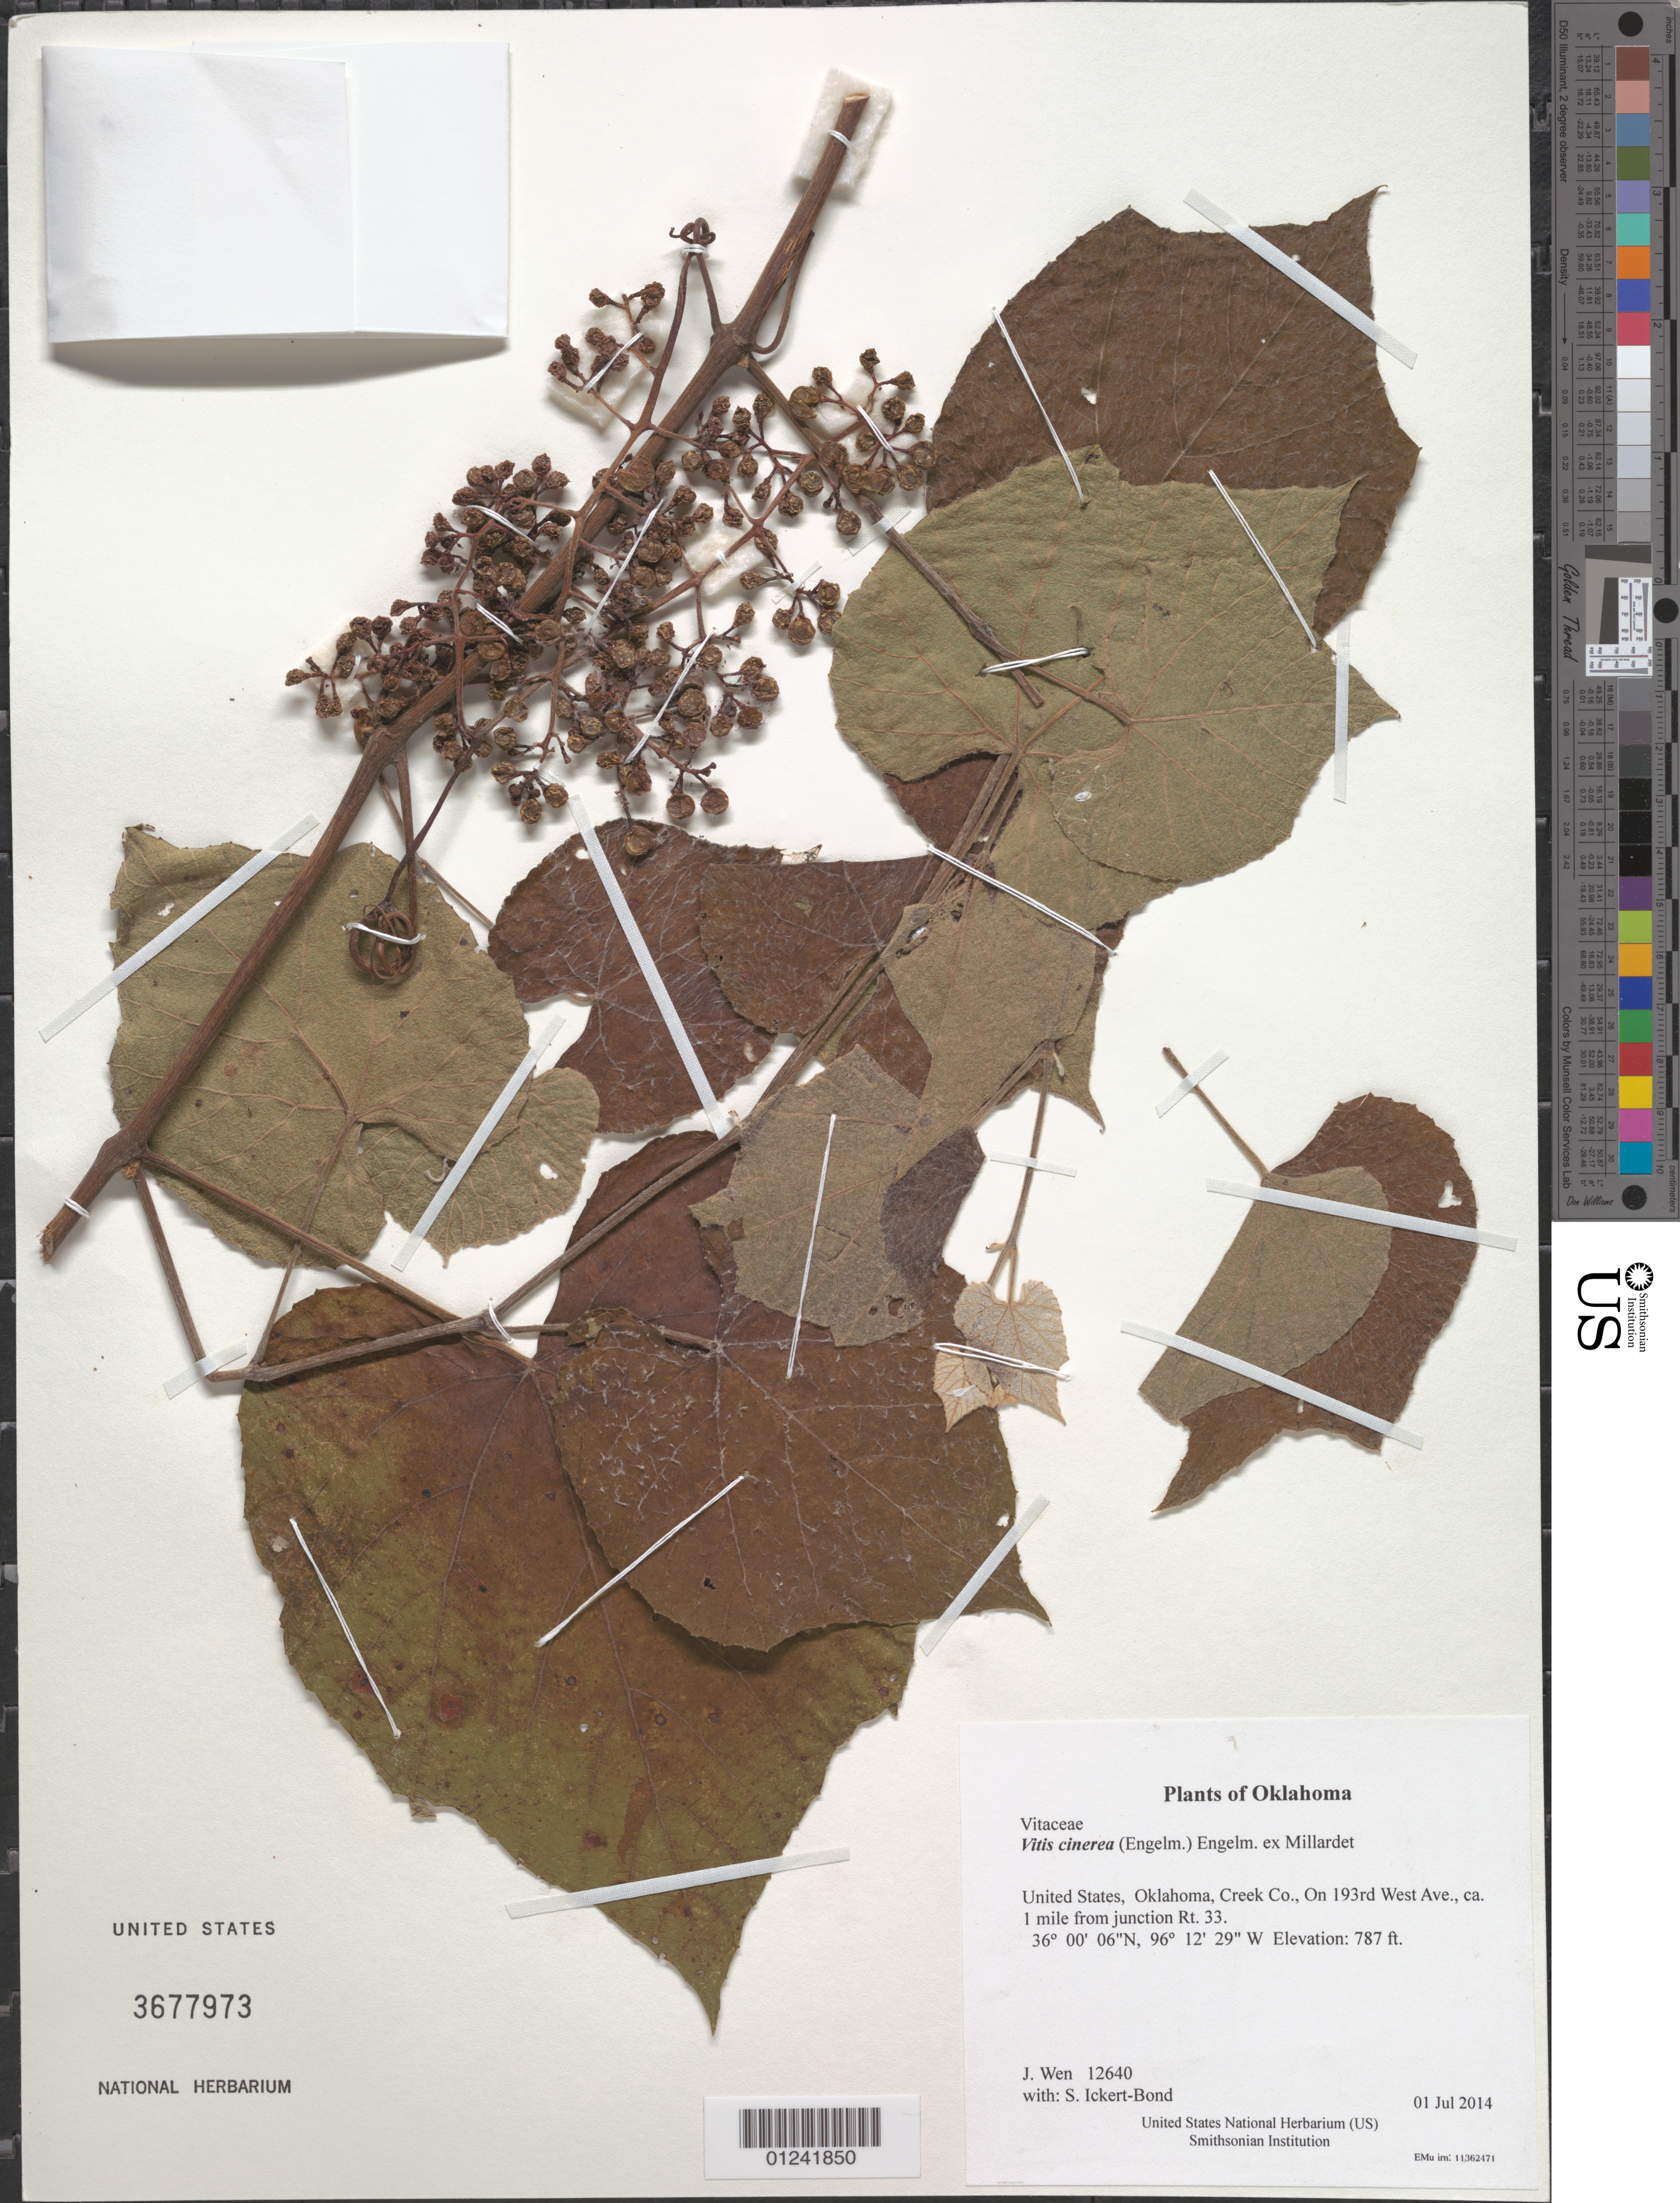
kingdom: Plantae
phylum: Tracheophyta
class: Magnoliopsida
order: Vitales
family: Vitaceae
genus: Vitis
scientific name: Vitis cinerea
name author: (Engelm.) Millardet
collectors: J. Wen & S. Ickert-Bond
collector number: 12640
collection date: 2014-07-01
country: United States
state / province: Oklahoma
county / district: Creek Co.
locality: On 193rd West Ave., ca. 1 mile from junction Rt. 33.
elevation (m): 240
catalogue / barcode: US 3677973